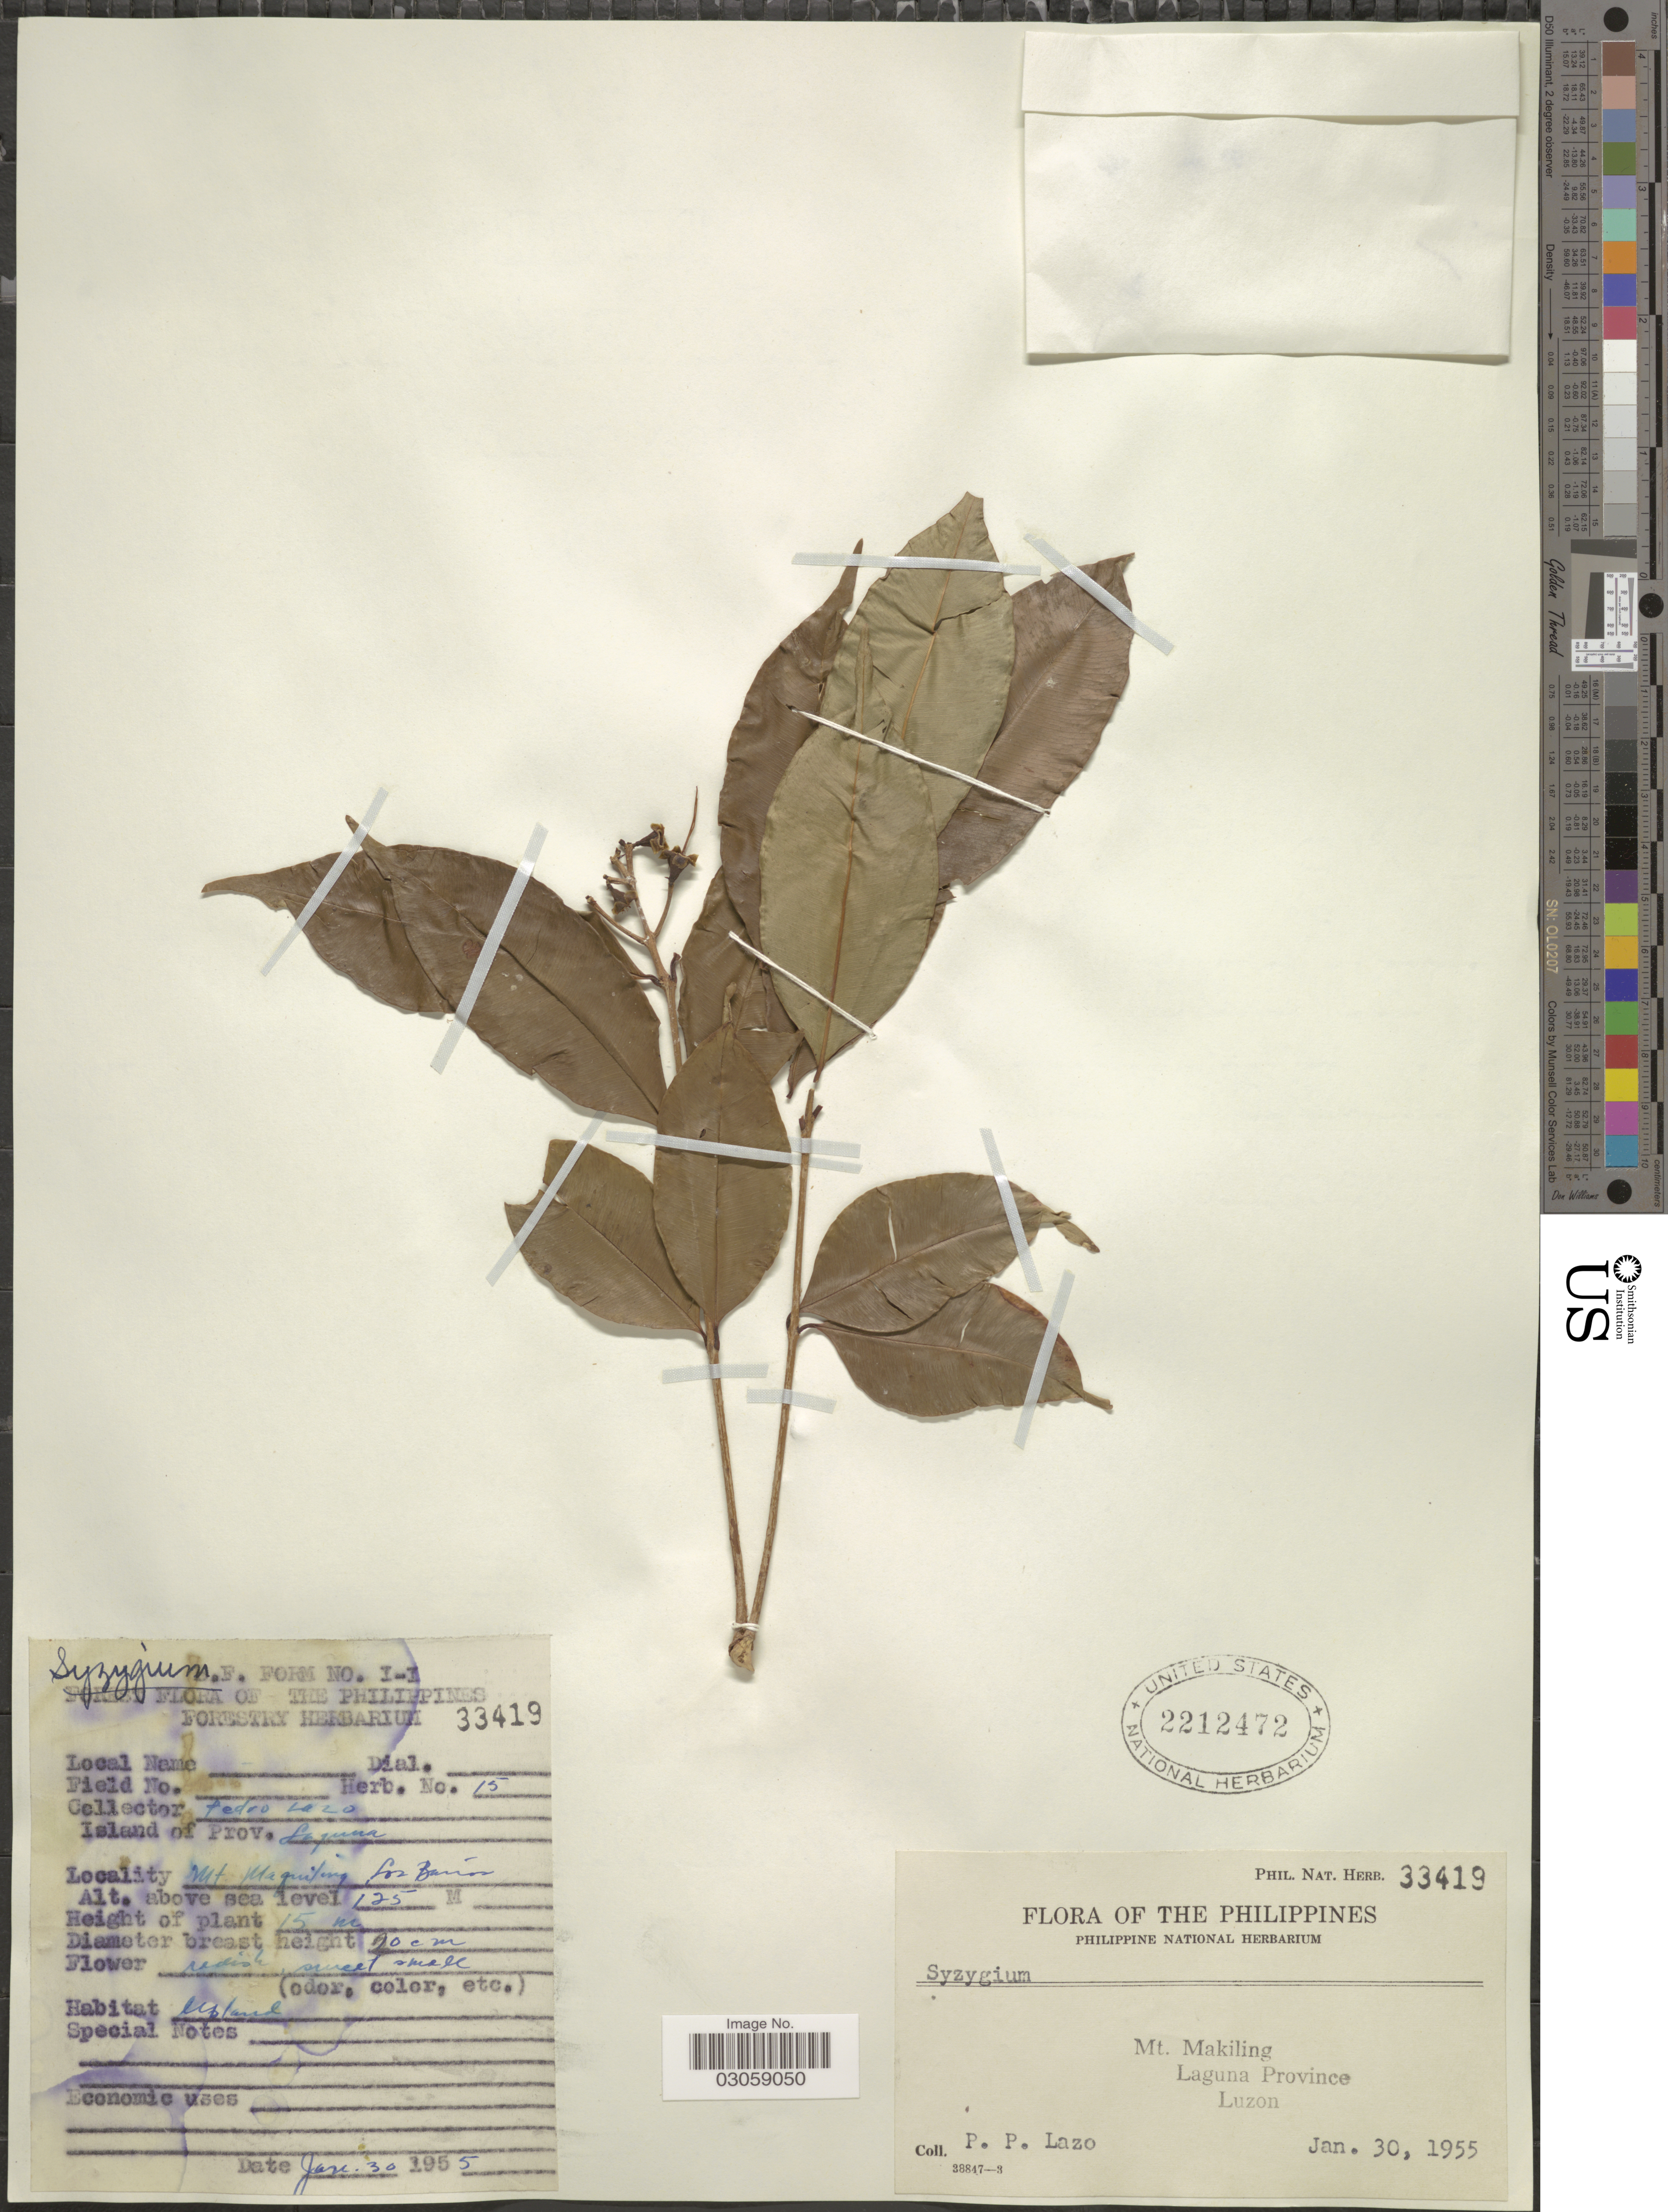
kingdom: Plantae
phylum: Tracheophyta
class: Magnoliopsida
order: Myrtales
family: Myrtaceae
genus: Syzygium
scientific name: Syzygium sp.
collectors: P. Lazo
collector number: Phil. Nat. Herb. 33419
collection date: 1955-01-30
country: Philippines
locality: Mt. Makiling, Laguna Province, Luzon.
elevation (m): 125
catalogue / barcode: US 2212472